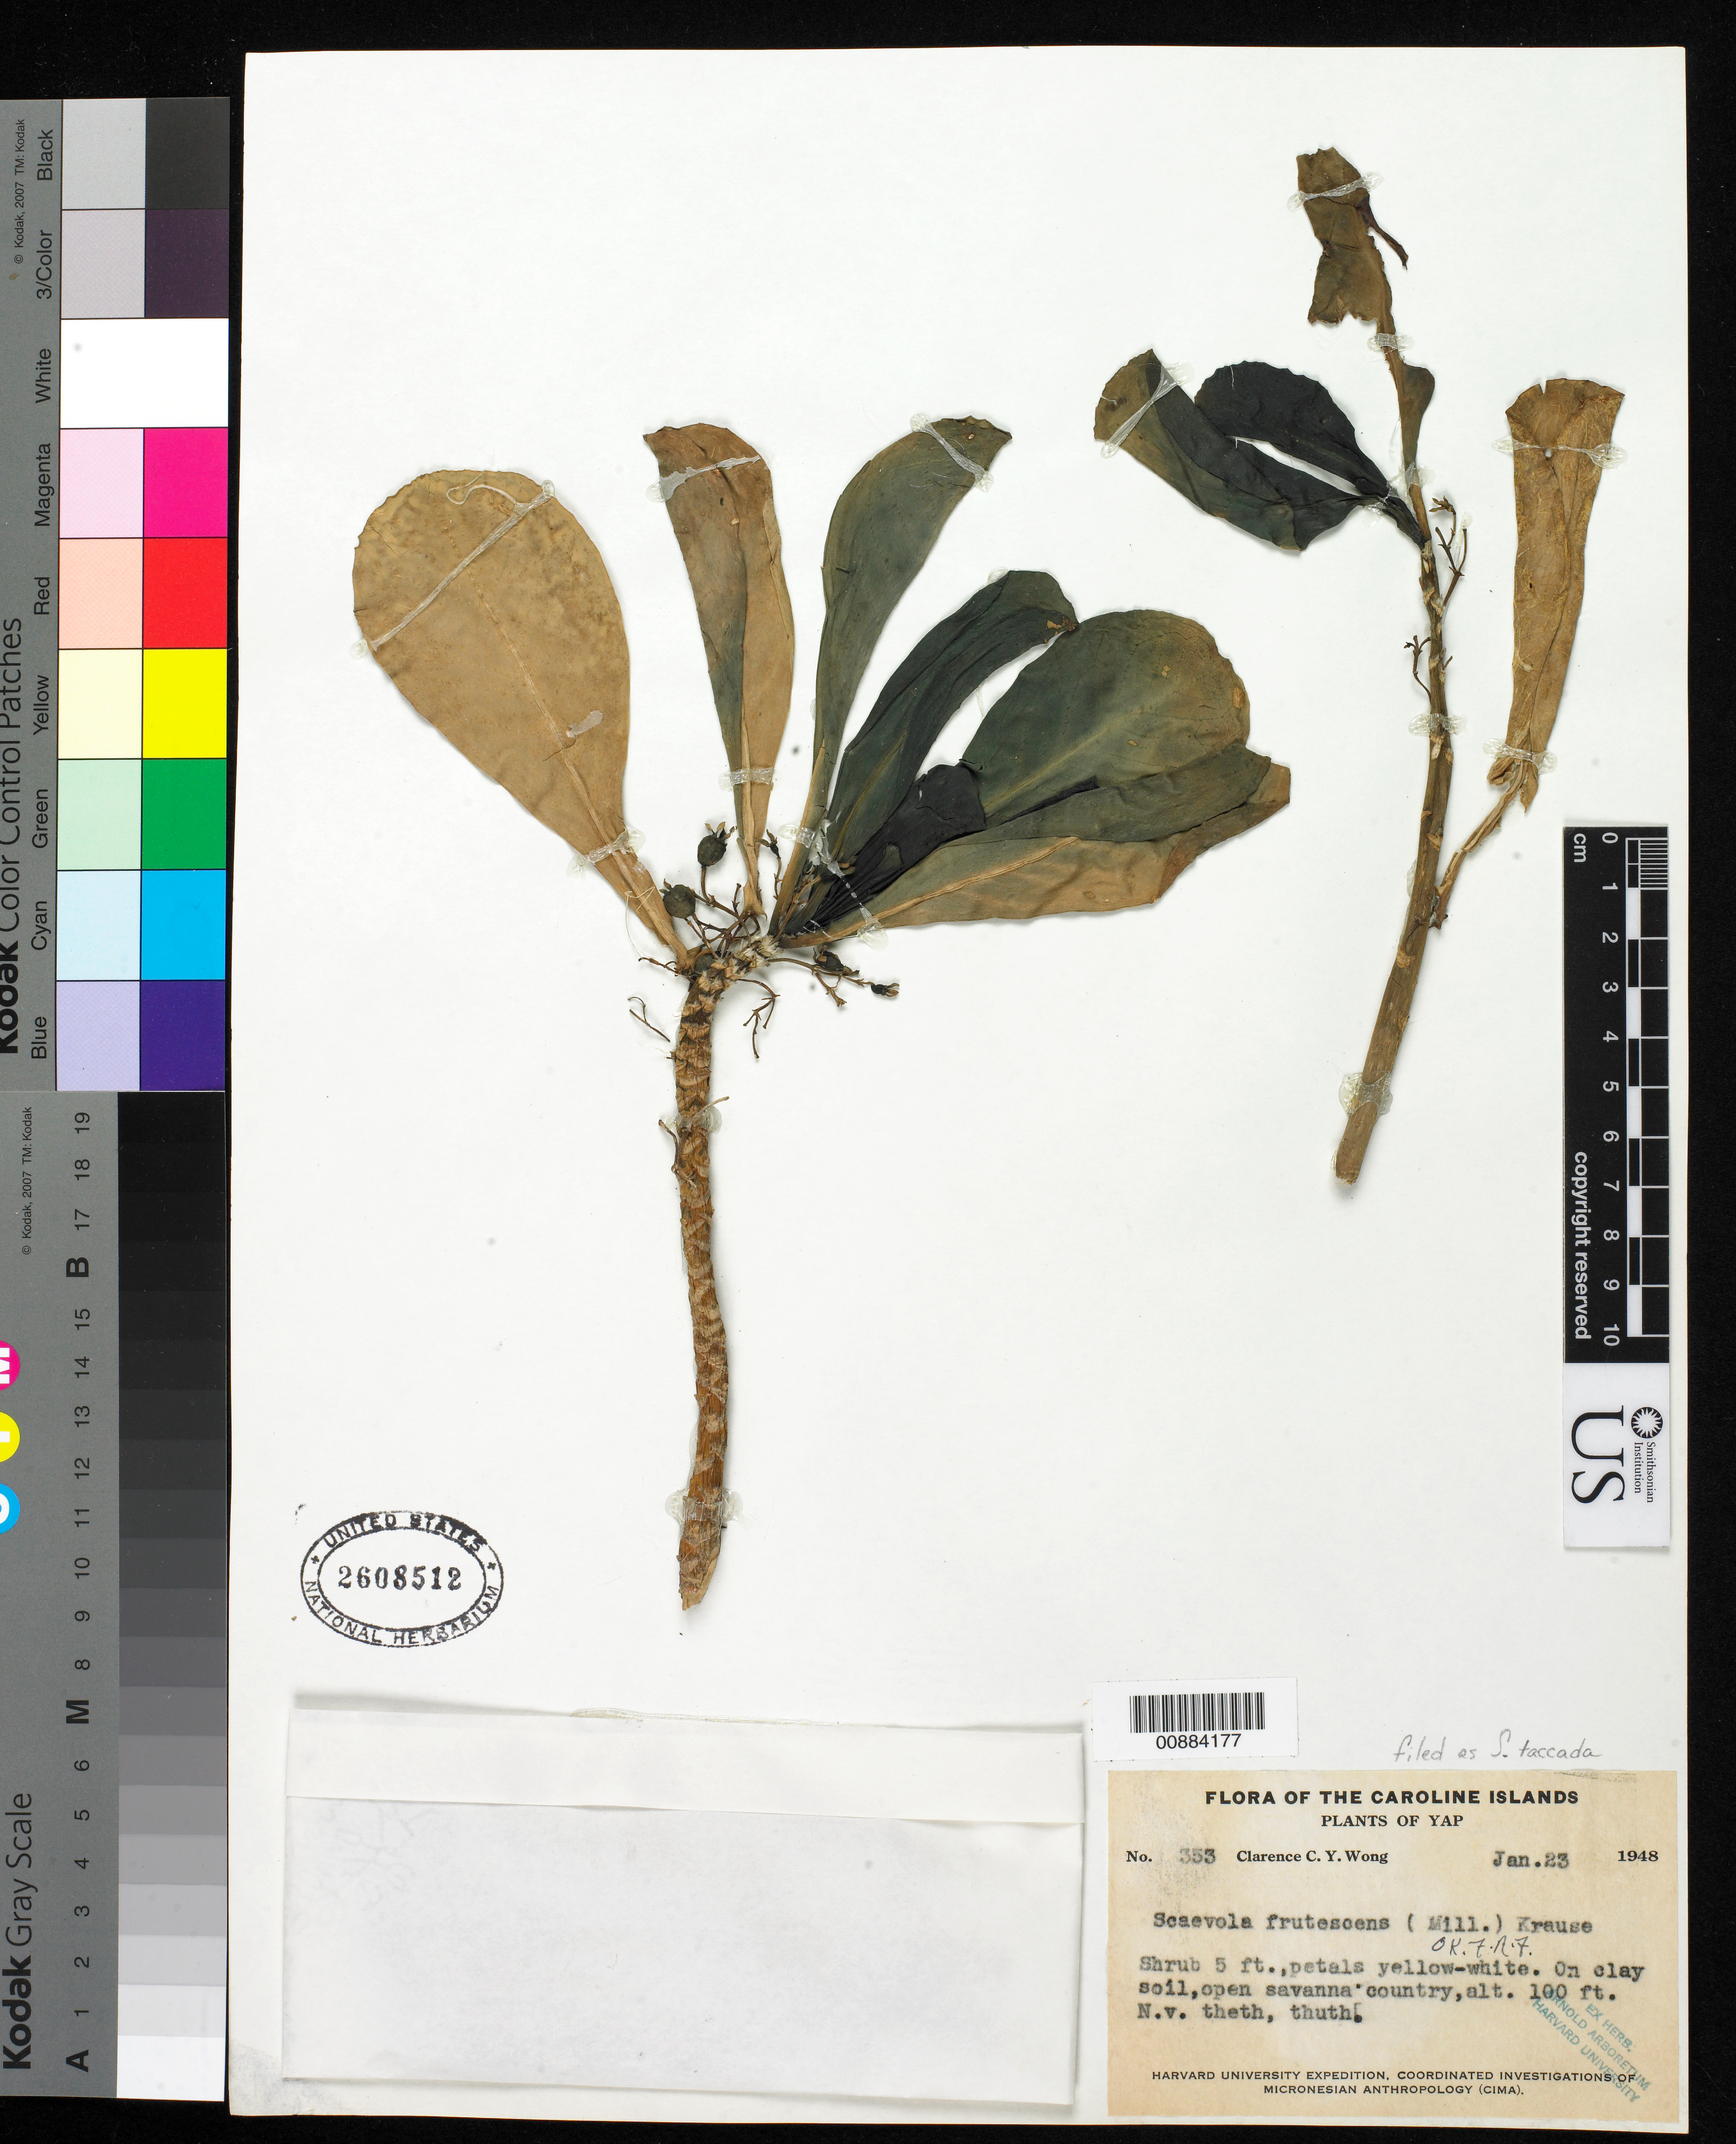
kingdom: Plantae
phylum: Tracheophyta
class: Magnoliopsida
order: Asterales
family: Goodeniaceae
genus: Scaevola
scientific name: Scaevola taccada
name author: (Gaertn.) Roxb.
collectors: C. Wong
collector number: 353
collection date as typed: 23 Jan 1948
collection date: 1948-01-23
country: Micronesia, Federated States of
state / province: Yap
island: Yap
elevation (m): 30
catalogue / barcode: US 2608512